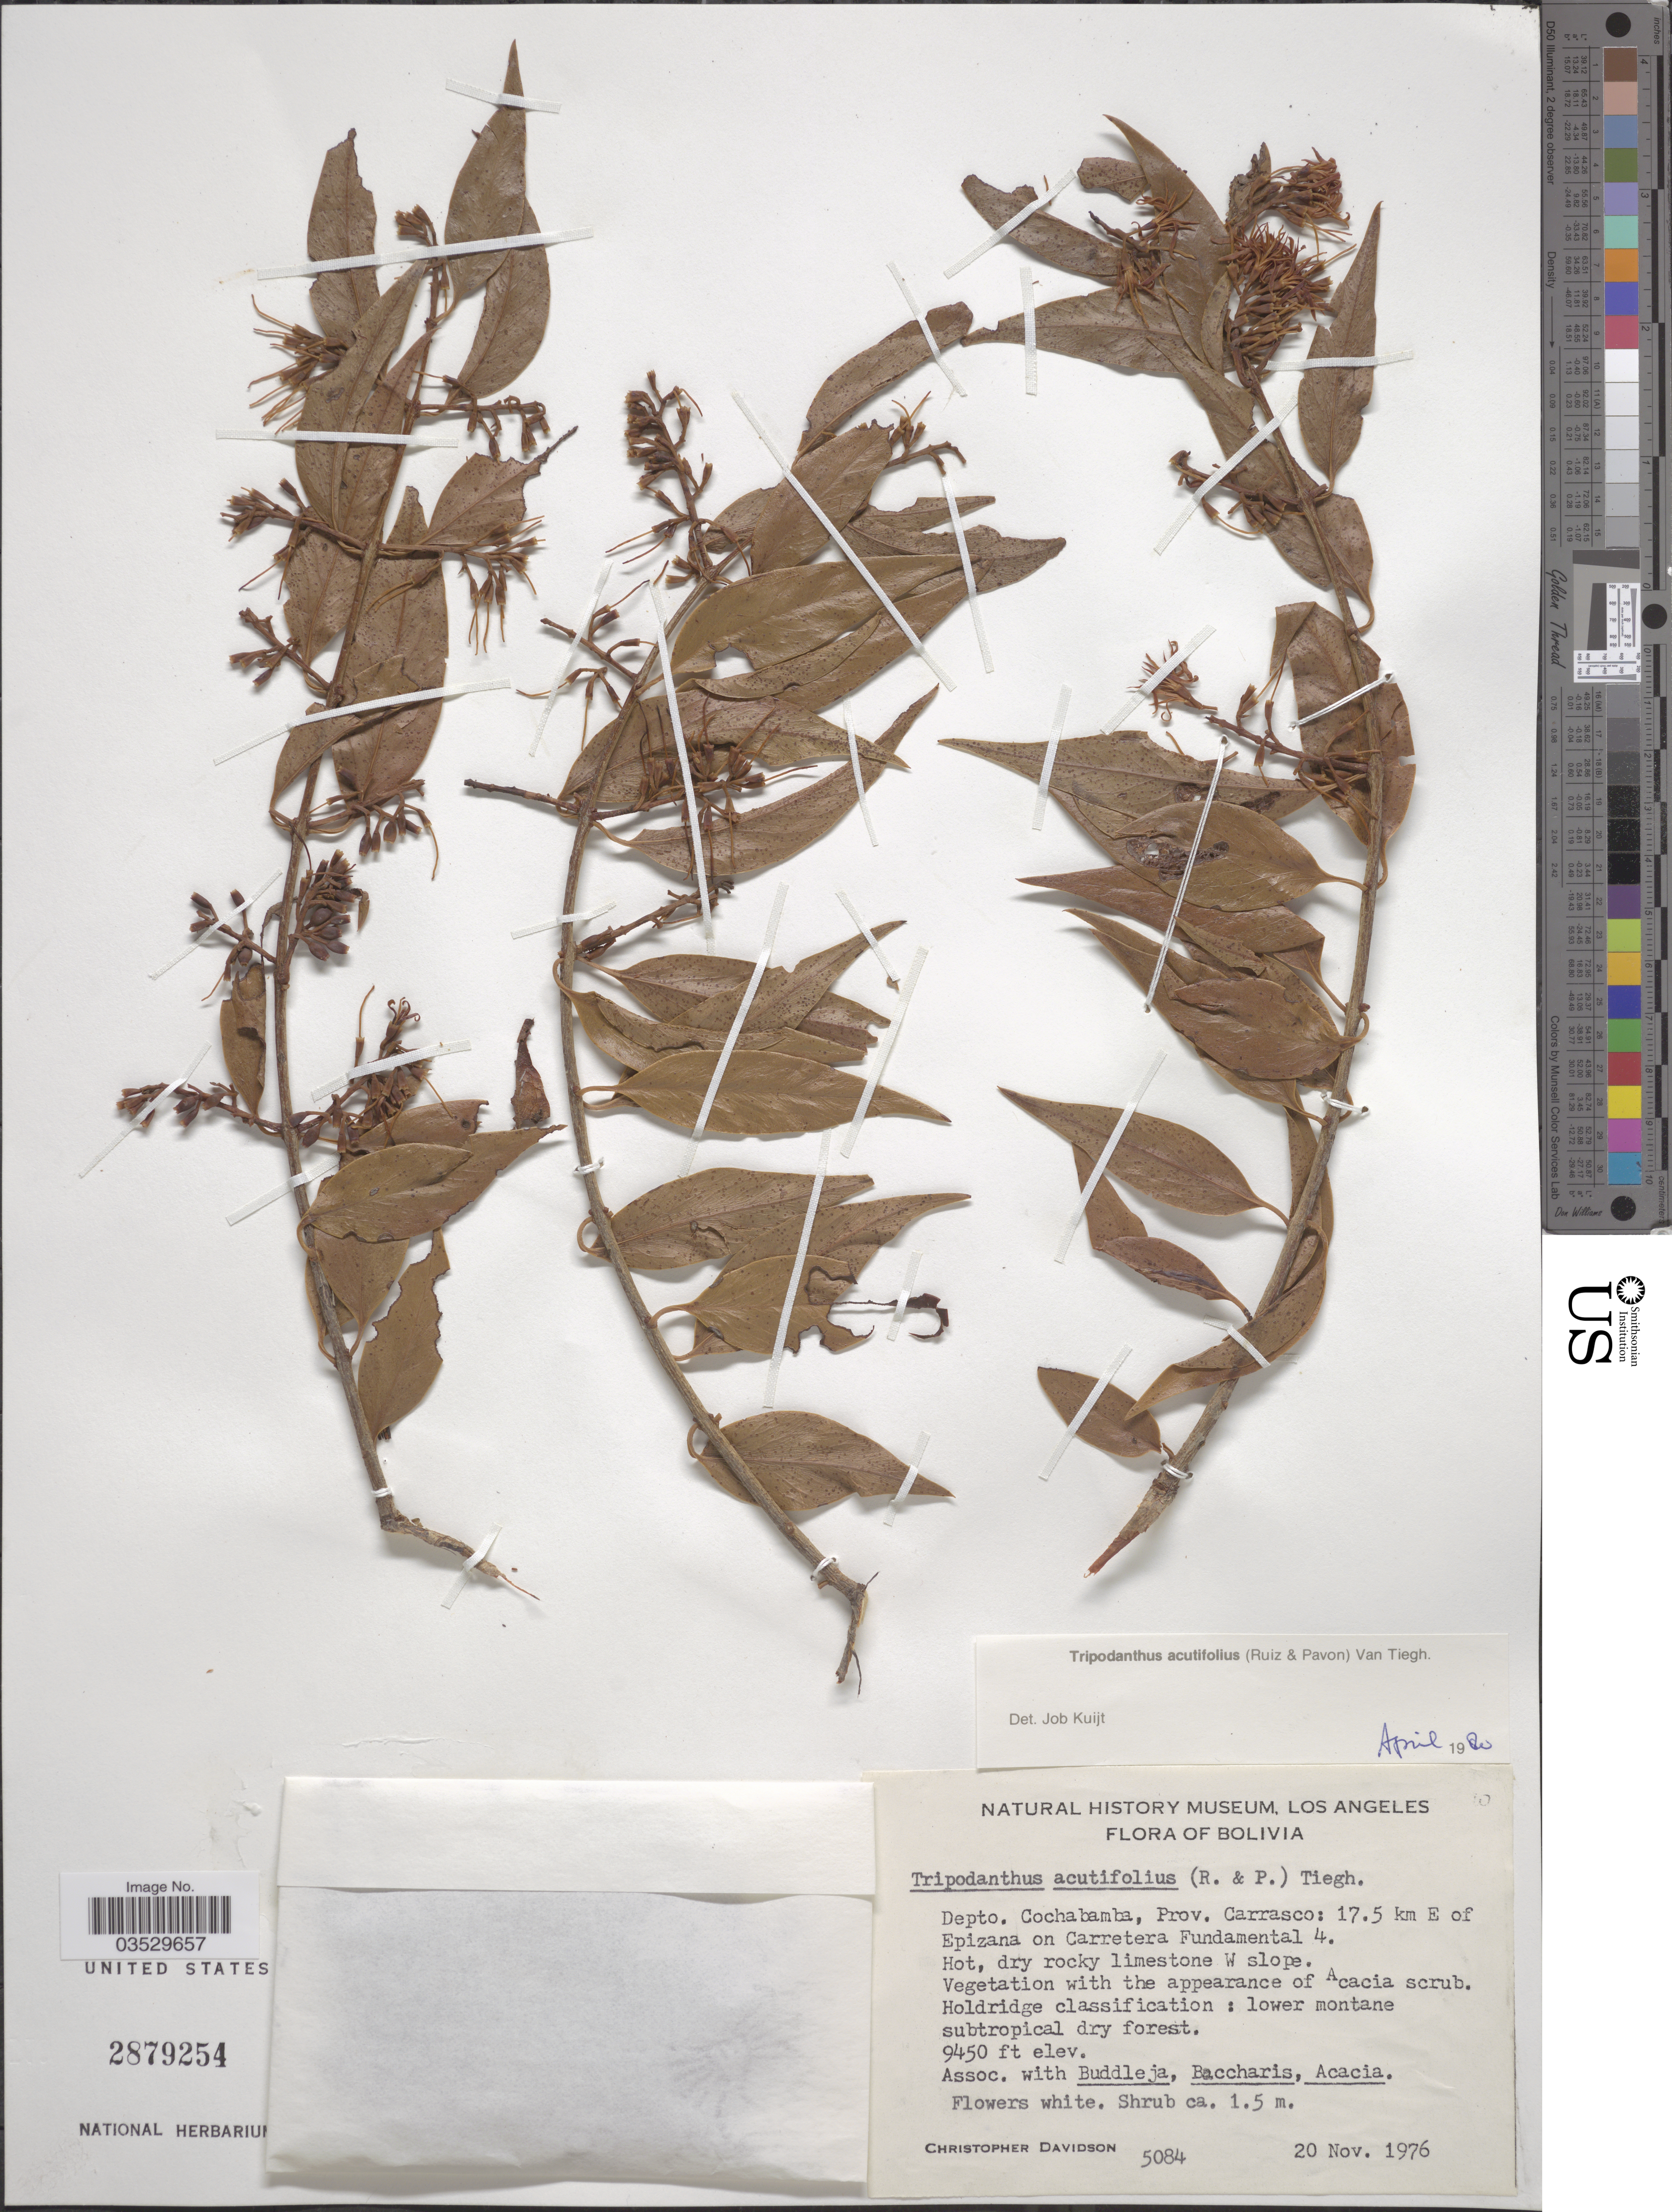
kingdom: Plantae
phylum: Tracheophyta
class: Magnoliopsida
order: Santalales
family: Loranthaceae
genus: Tripodanthus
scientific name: Tripodanthus acutifolius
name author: Tiegh.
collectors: C. Davidson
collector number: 5084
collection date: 1976-11-20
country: Bolivia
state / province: Cochabamba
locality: Depto. Cochabamba, Prov. Carrasco: 17.5 km E of Epizana on Carretera Fundamental 4.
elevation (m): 2880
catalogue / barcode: US 2879254